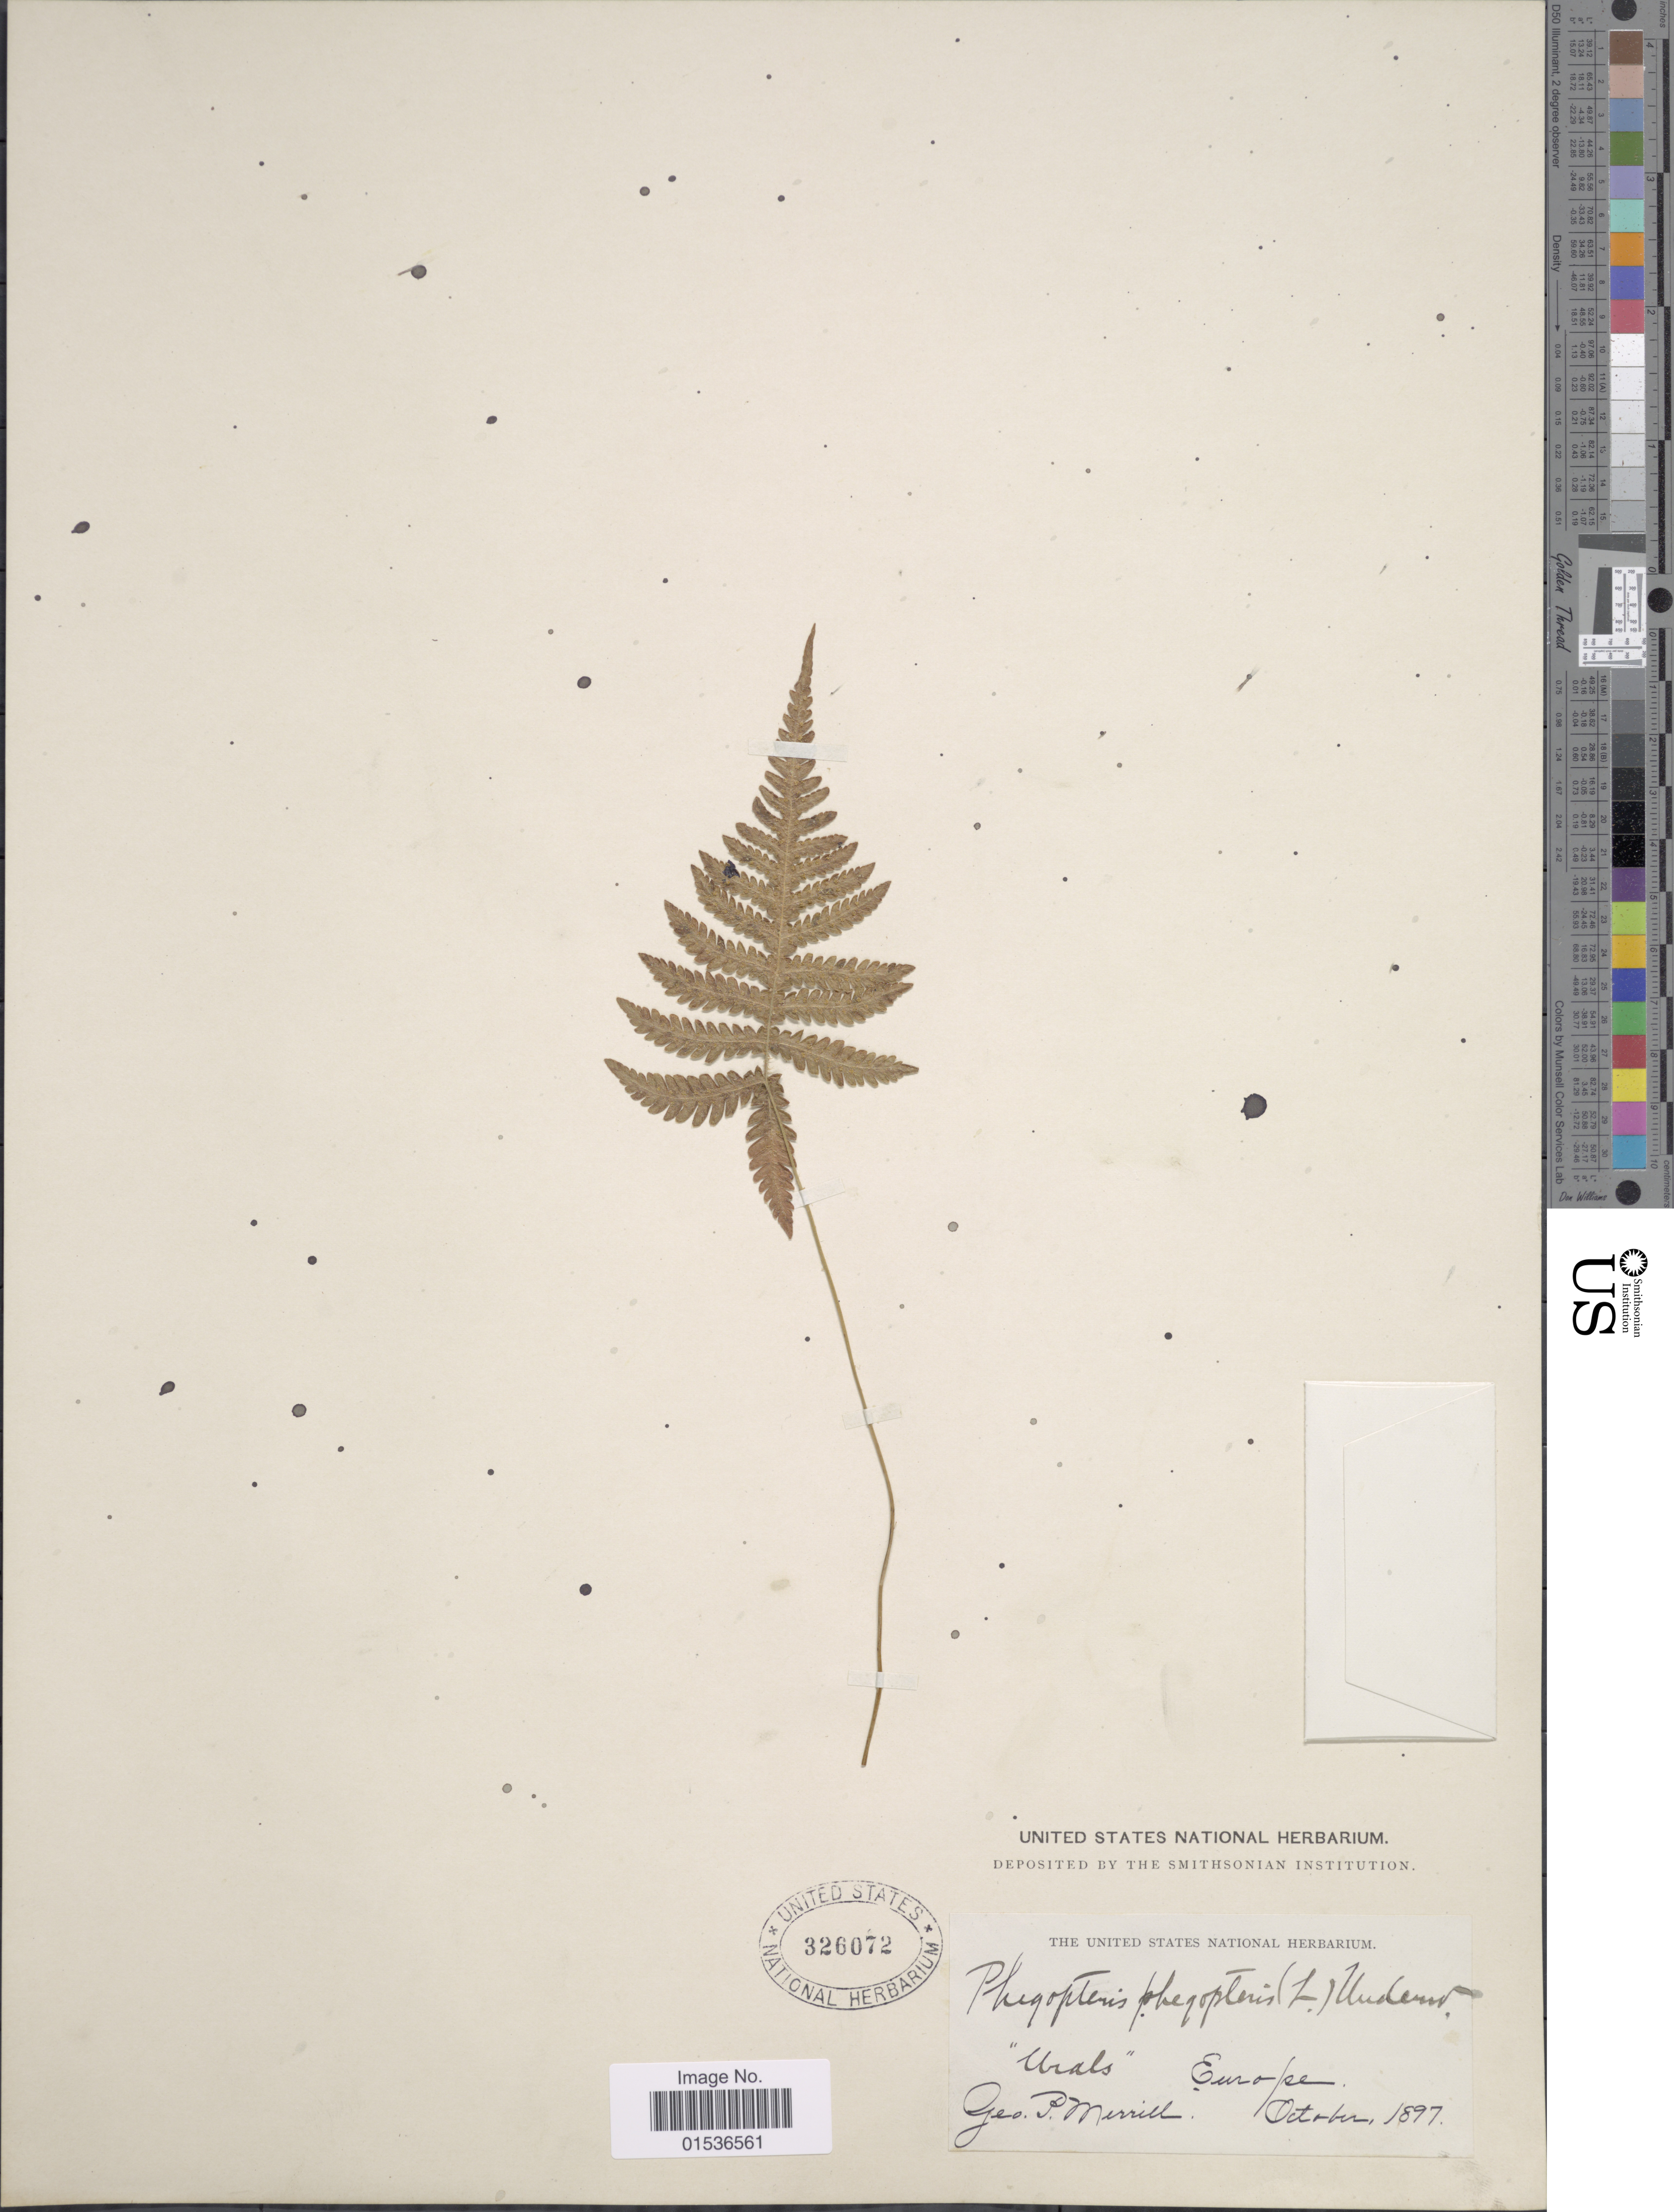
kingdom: Plantae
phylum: Tracheophyta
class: Polypodiopsida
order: Polypodiales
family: Thelypteridaceae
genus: Phegopteris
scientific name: Phegopteris connectilis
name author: (Michx.) Watt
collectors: G. P. Merrill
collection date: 1897-10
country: Russian Federation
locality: Urals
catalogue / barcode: US 326072